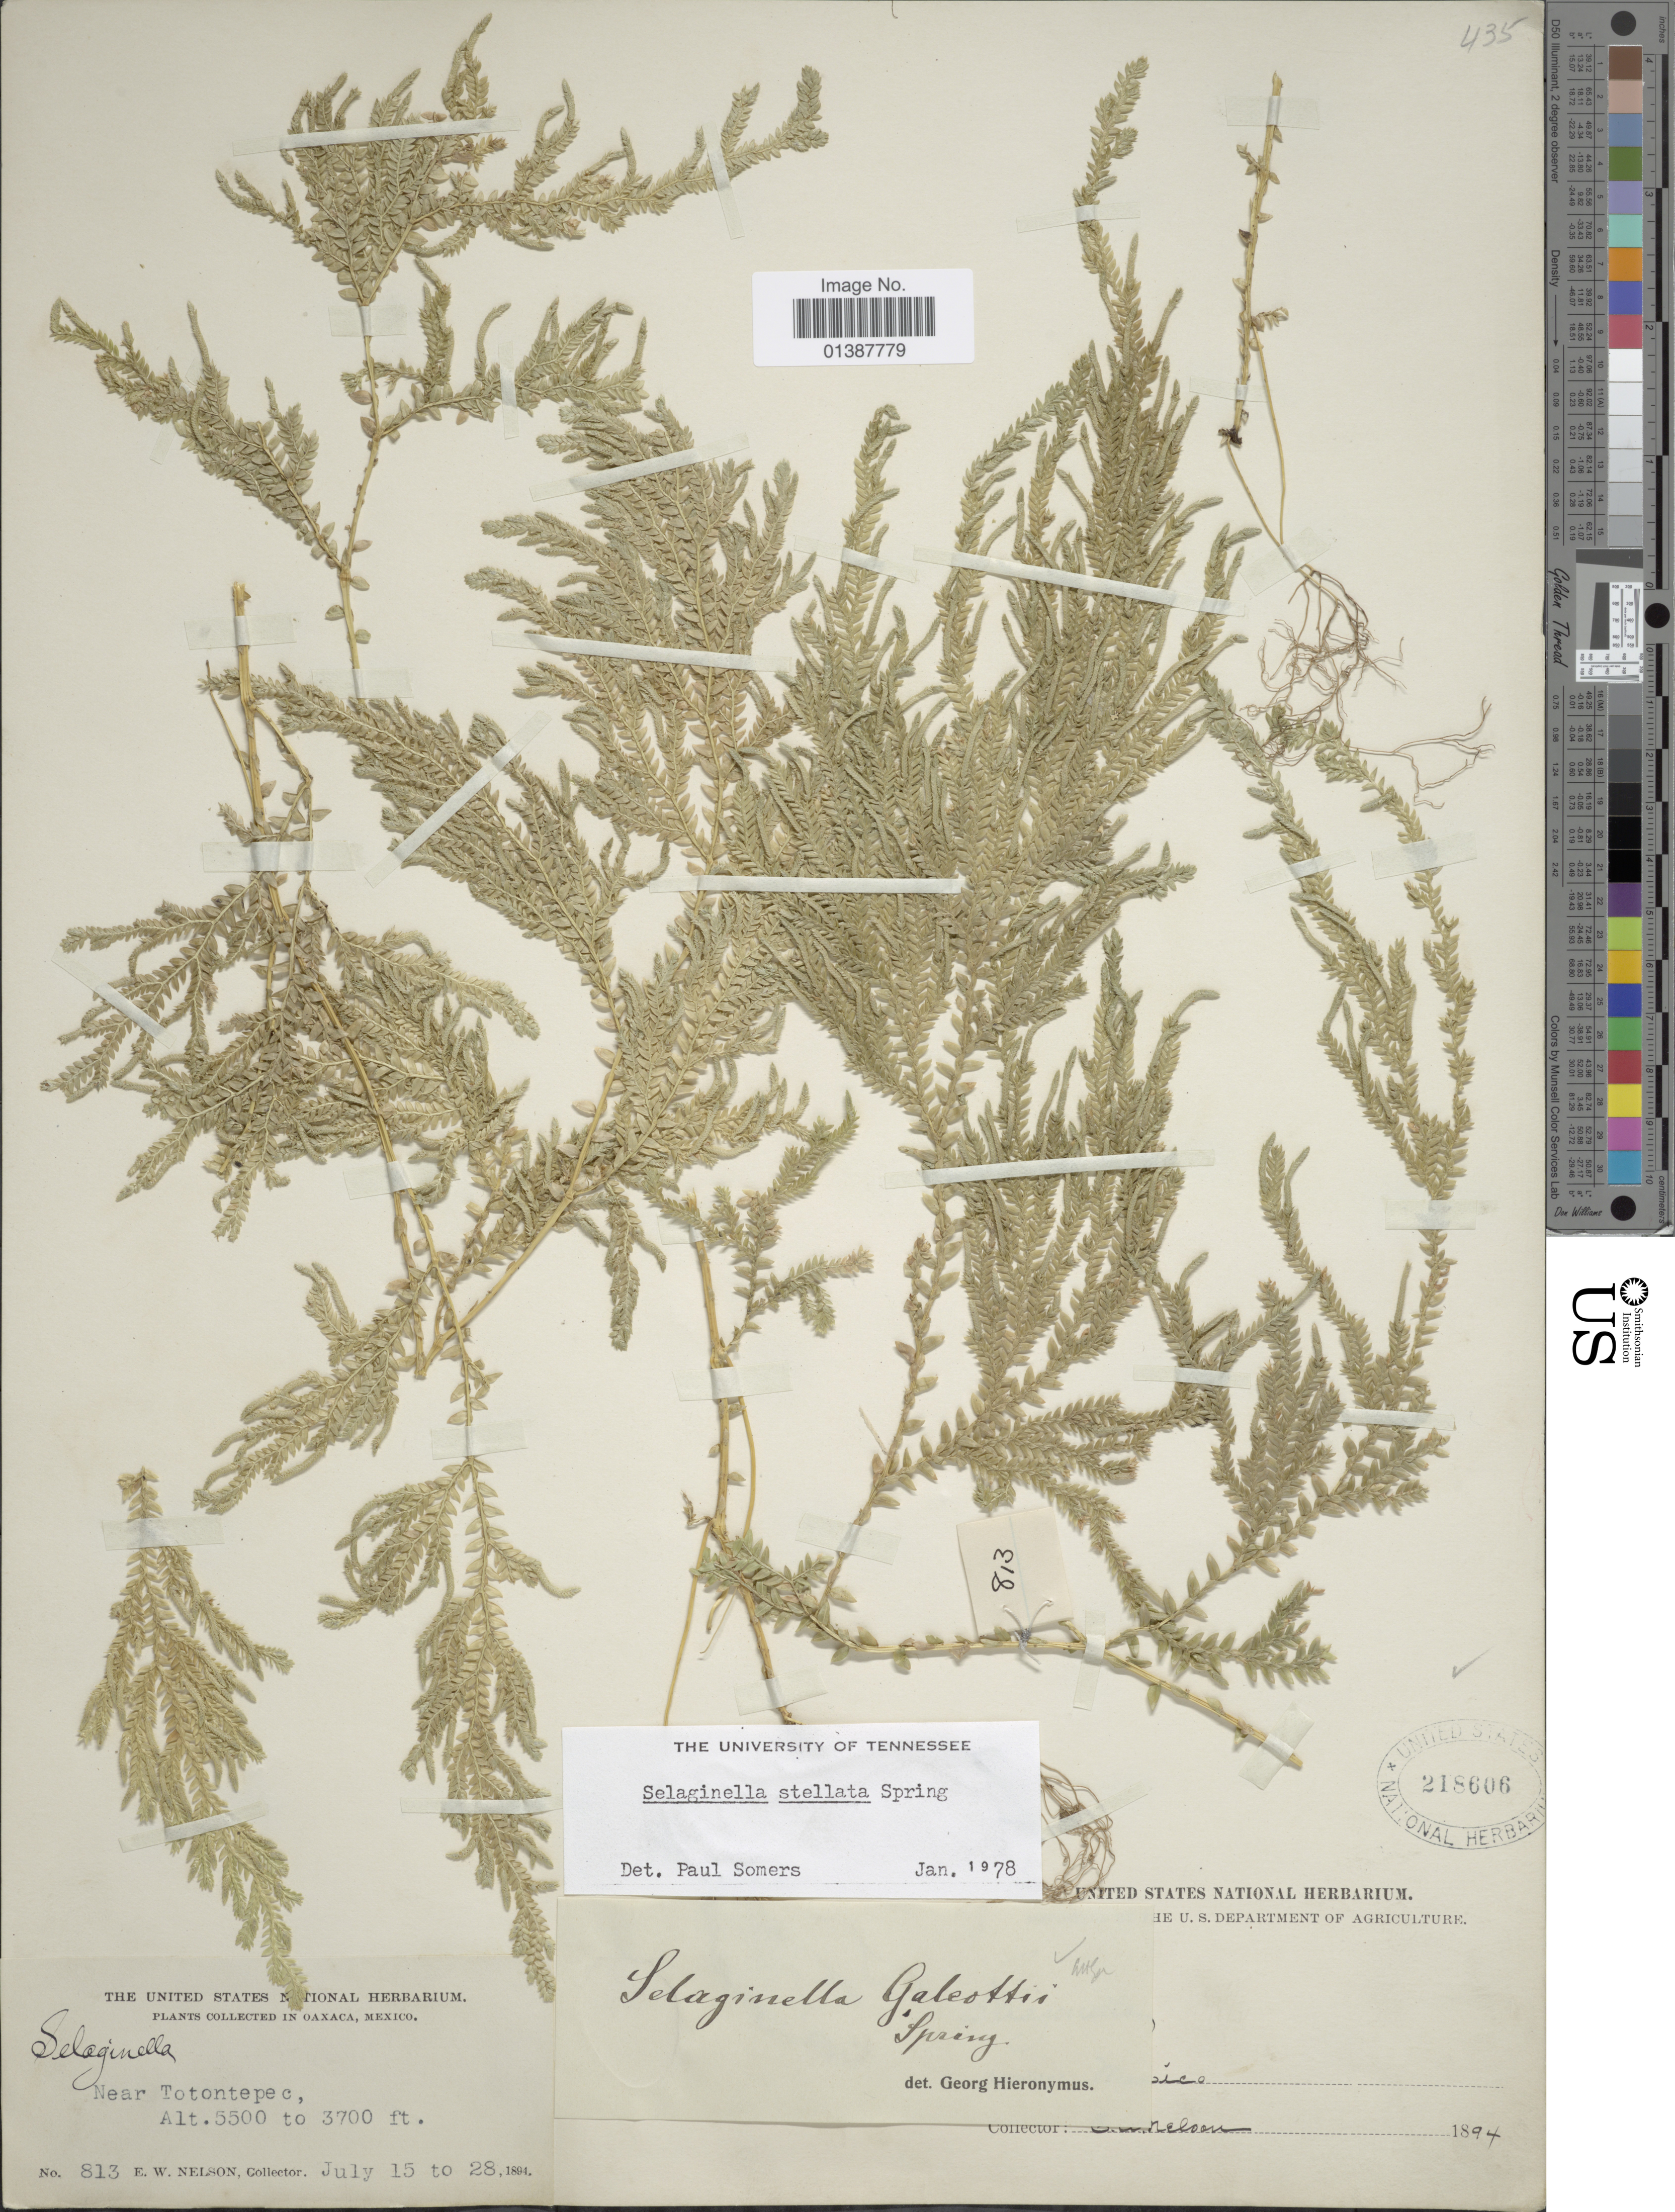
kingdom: Plantae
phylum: Tracheophyta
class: Lycopodiopsida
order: Selaginellales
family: Selaginellaceae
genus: Selaginella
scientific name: Selaginella galeottii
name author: Spring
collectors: E. W. Nelson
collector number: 813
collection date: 1894-07-15/1894-07-28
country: Mexico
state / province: Oaxaca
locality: Near Totontepec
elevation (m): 1128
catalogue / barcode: US 218606